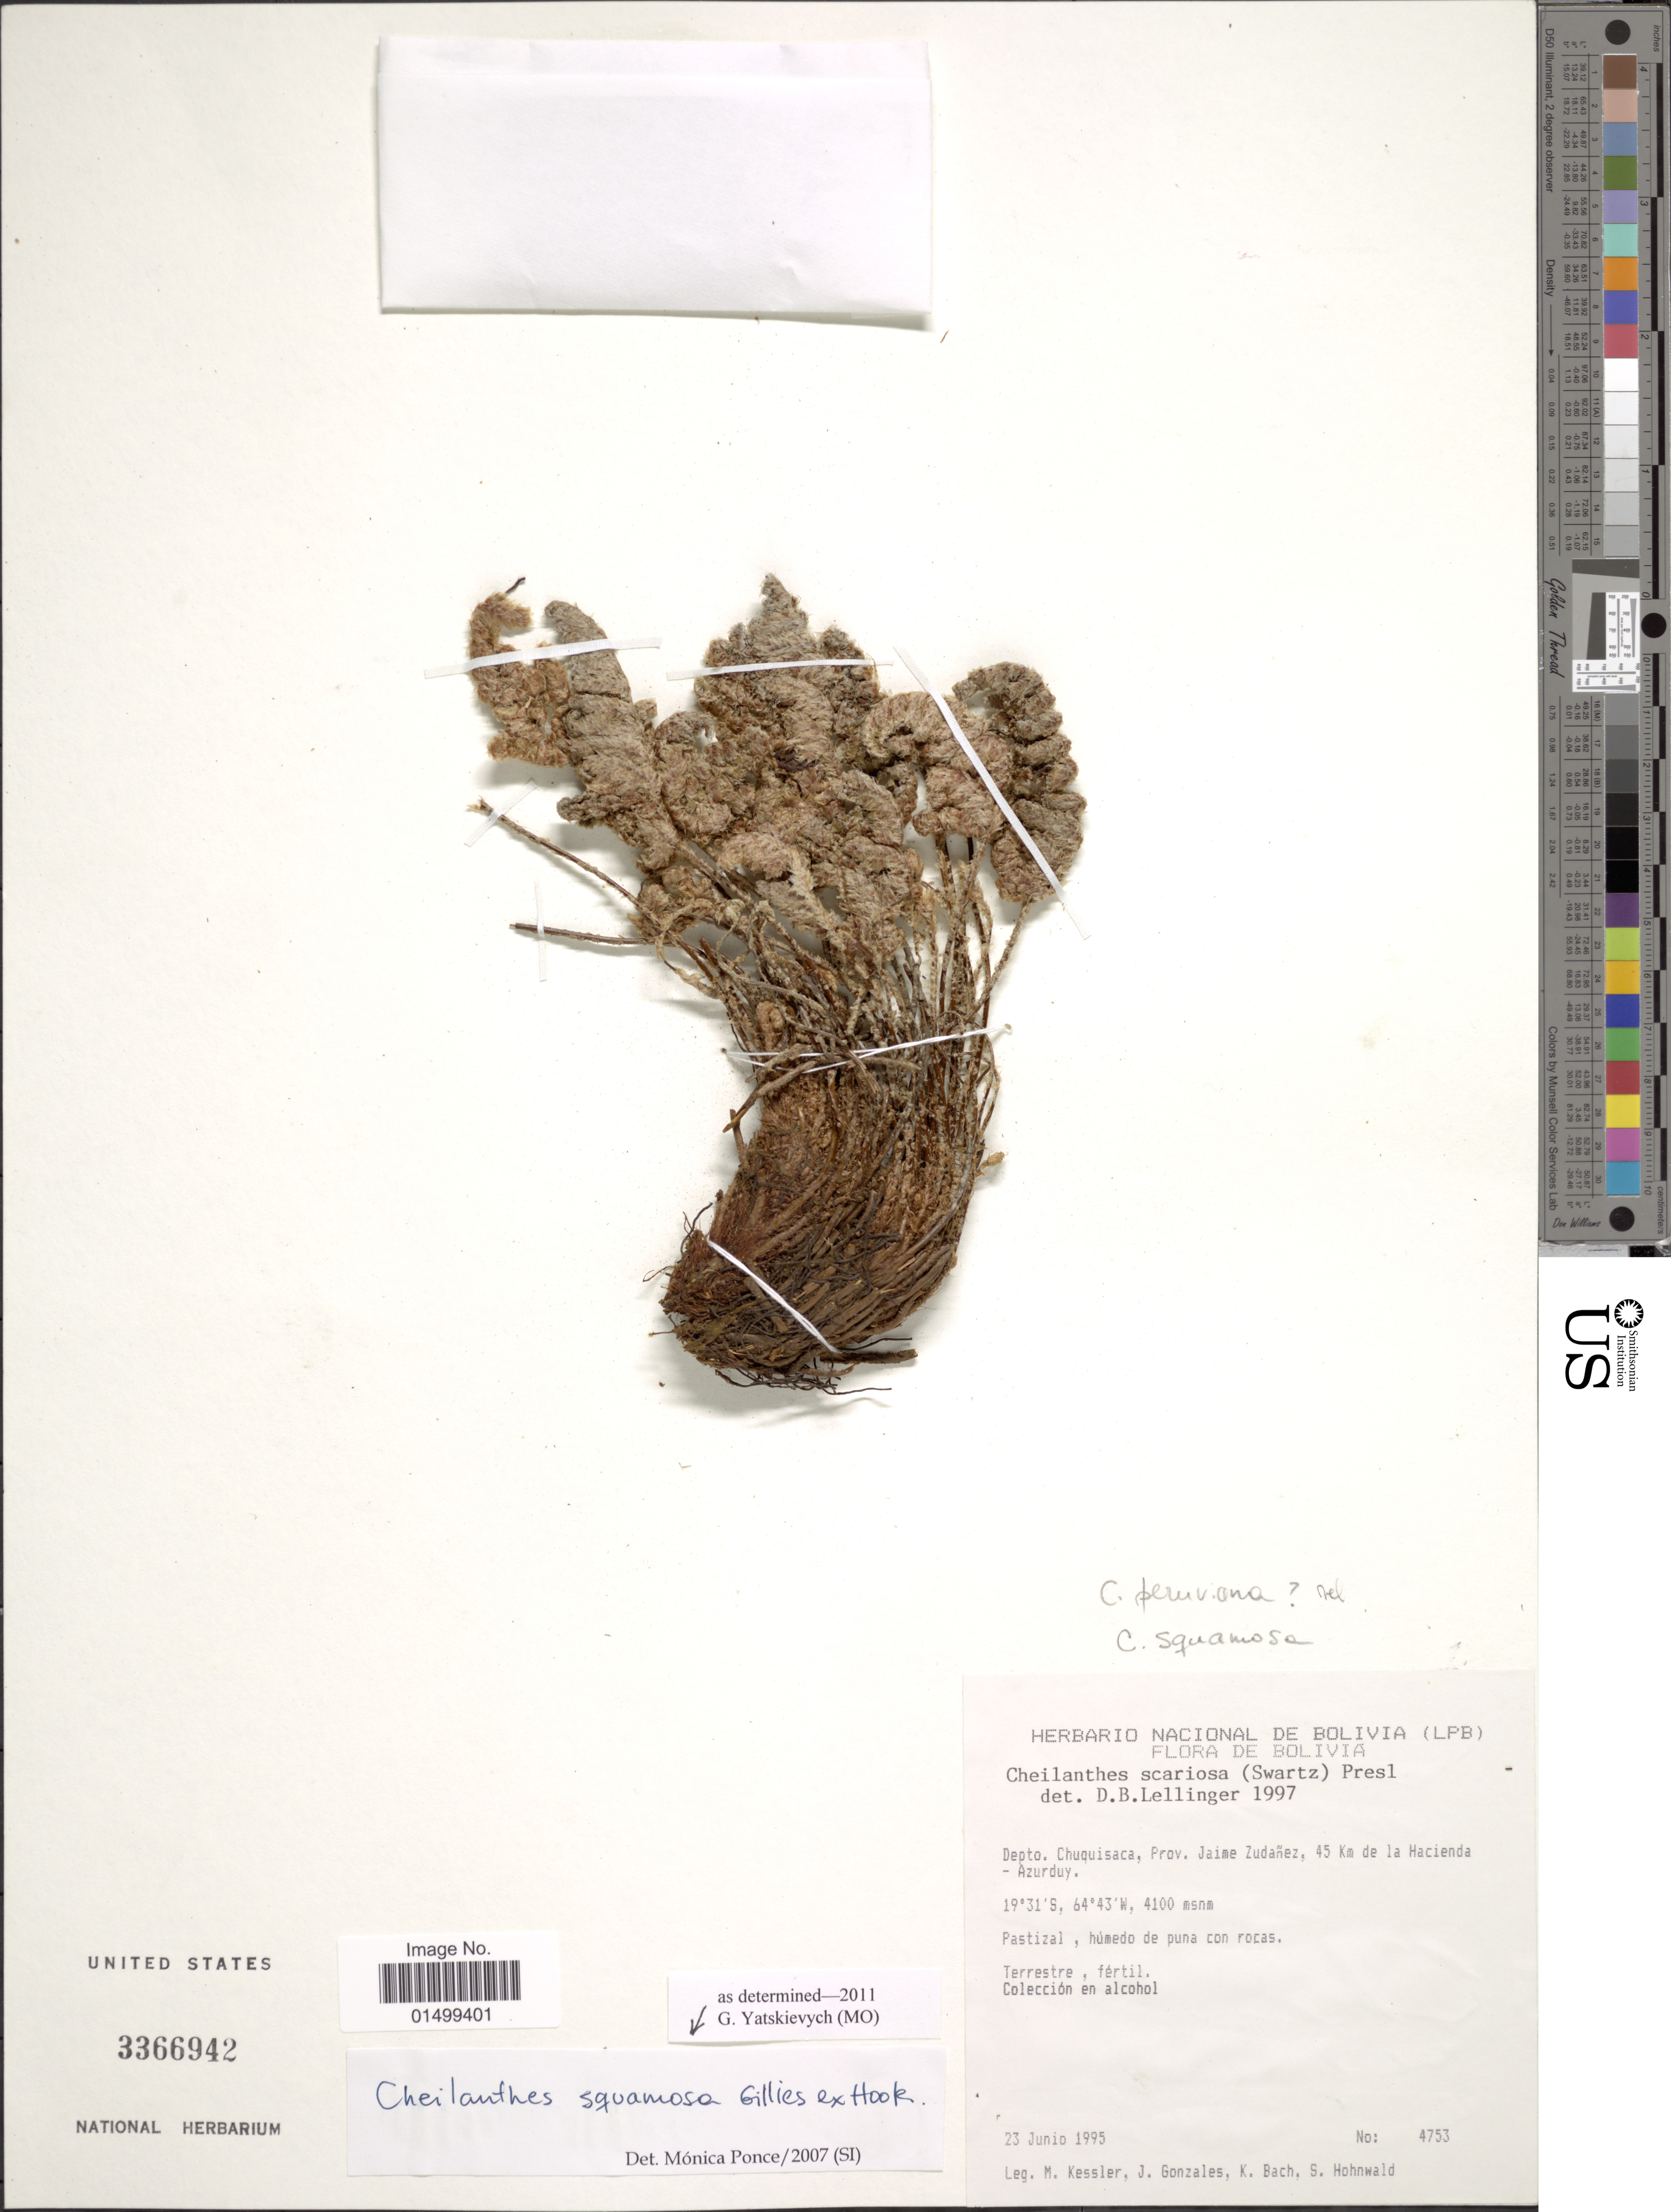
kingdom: Plantae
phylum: Tracheophyta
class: Polypodiopsida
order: Polypodiales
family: Pteridaceae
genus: Cheilanthes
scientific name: Cheilanthes squamosa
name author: Gillies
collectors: M. Kessler, J. Gonzales, K. Bach & S. Hohnwald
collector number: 4753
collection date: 1995-06-23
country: Bolivia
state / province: Chuquisaca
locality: Prov. Jaime Zudañez, 45 km de la Hacienda-Azurduy.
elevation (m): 4100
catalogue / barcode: US 3366942